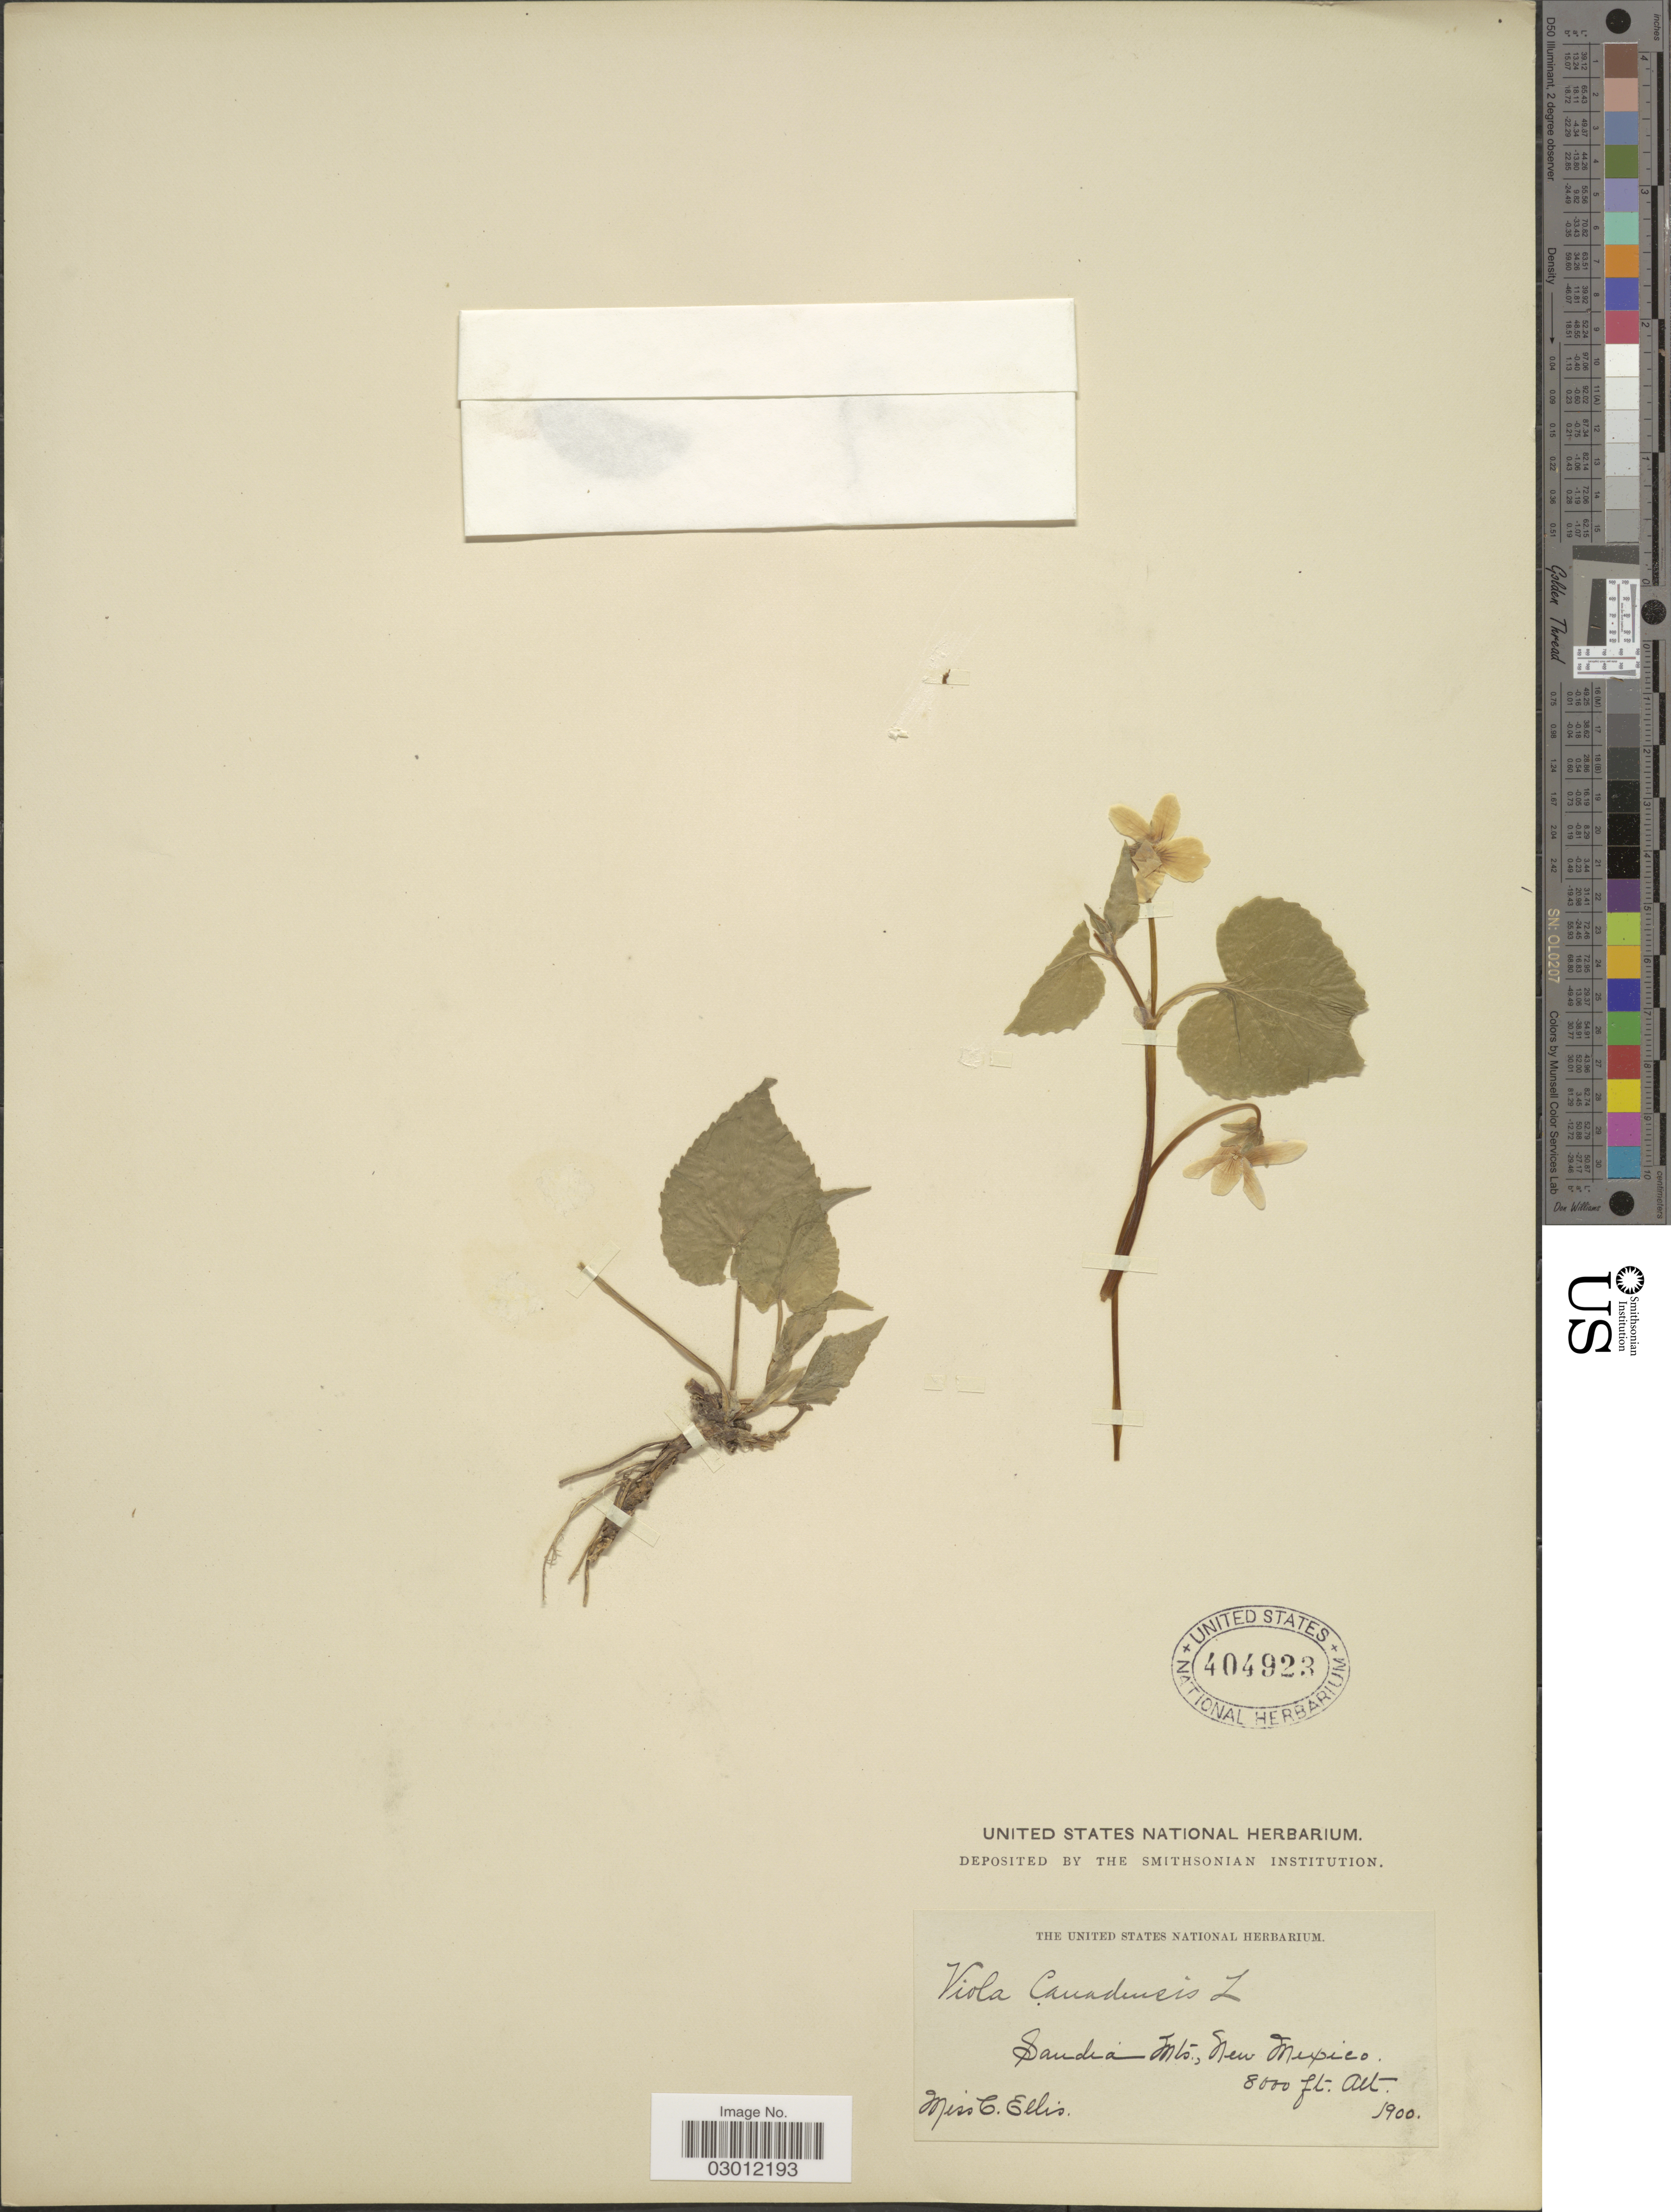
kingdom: Plantae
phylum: Tracheophyta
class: Magnoliopsida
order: Malpighiales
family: Violaceae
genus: Viola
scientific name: Viola canadensis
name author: L.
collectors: C. C. Ellis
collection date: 1900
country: United States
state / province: New Mexico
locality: Sandia Mts.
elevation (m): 2438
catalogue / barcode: US 404923